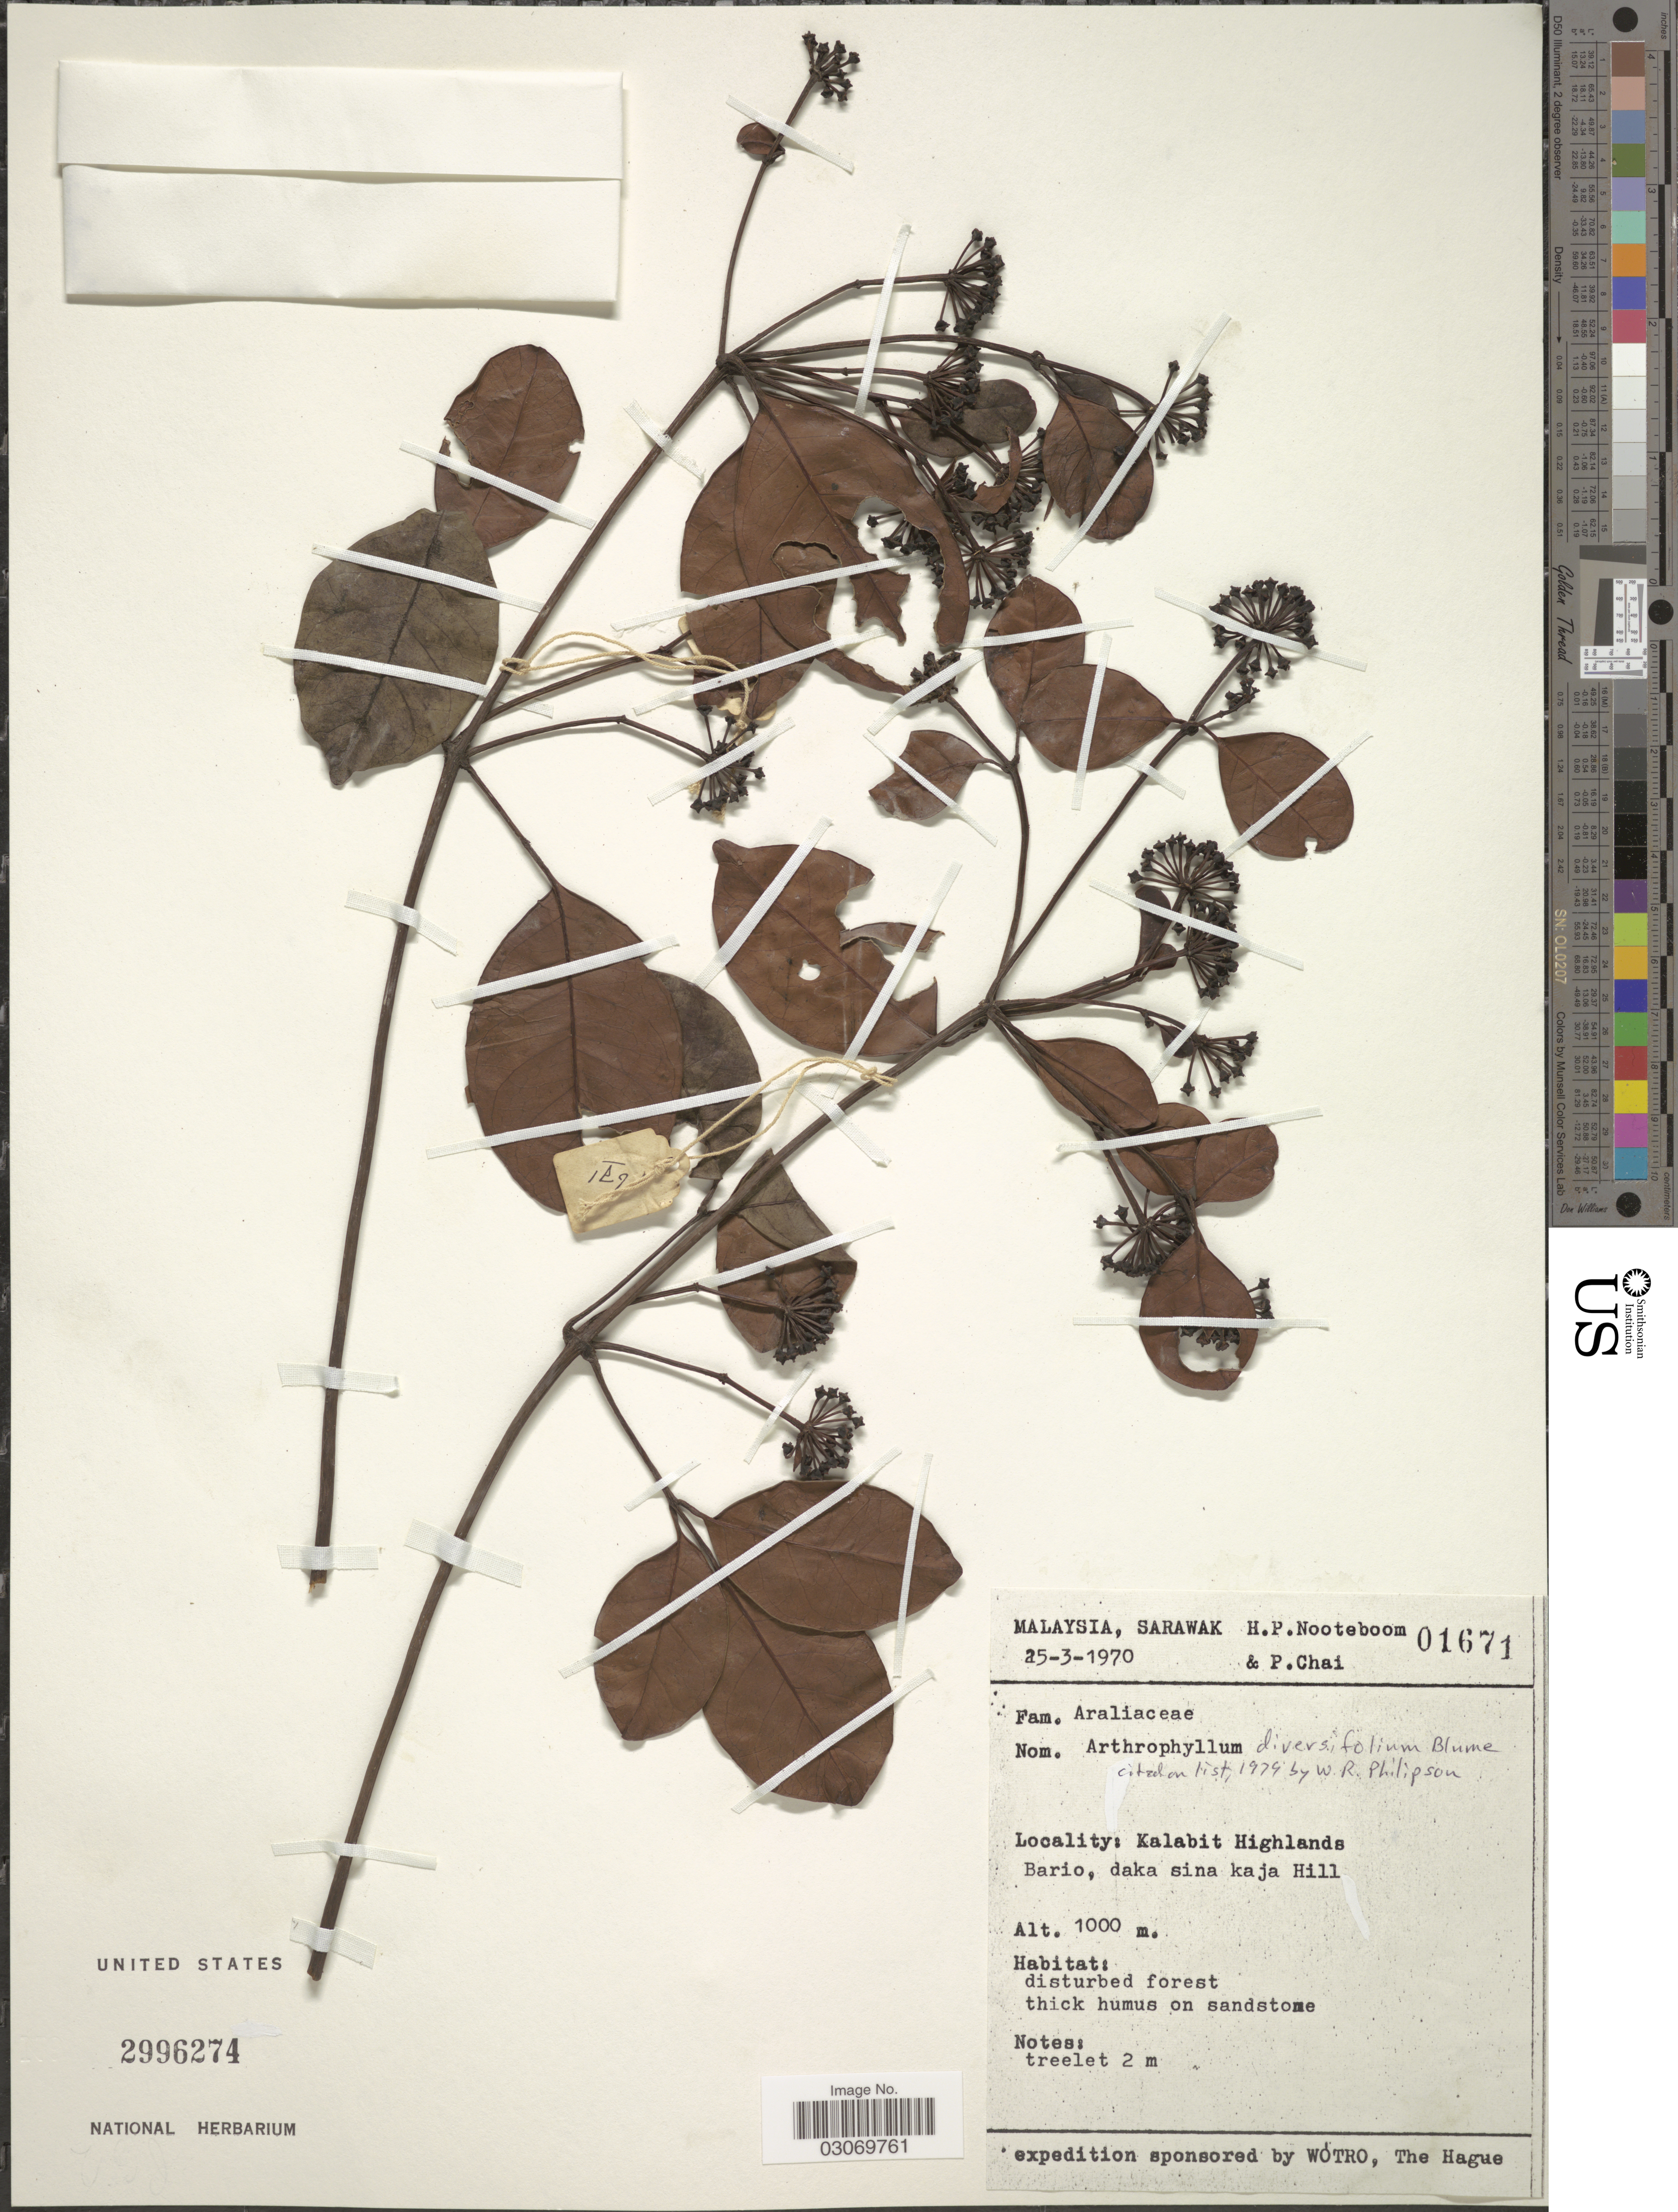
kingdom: Plantae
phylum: Tracheophyta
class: Magnoliopsida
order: Apiales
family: Araliaceae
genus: Arthrophyllum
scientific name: Arthrophyllum sp.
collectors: H. P. Nooteboom & P. Chai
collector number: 01671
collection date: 1970-03-25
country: Malaysia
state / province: Sarawak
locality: Kalabit Highlands, Bario, daka sina kaja Hill.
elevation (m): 1000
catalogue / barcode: US 2996274